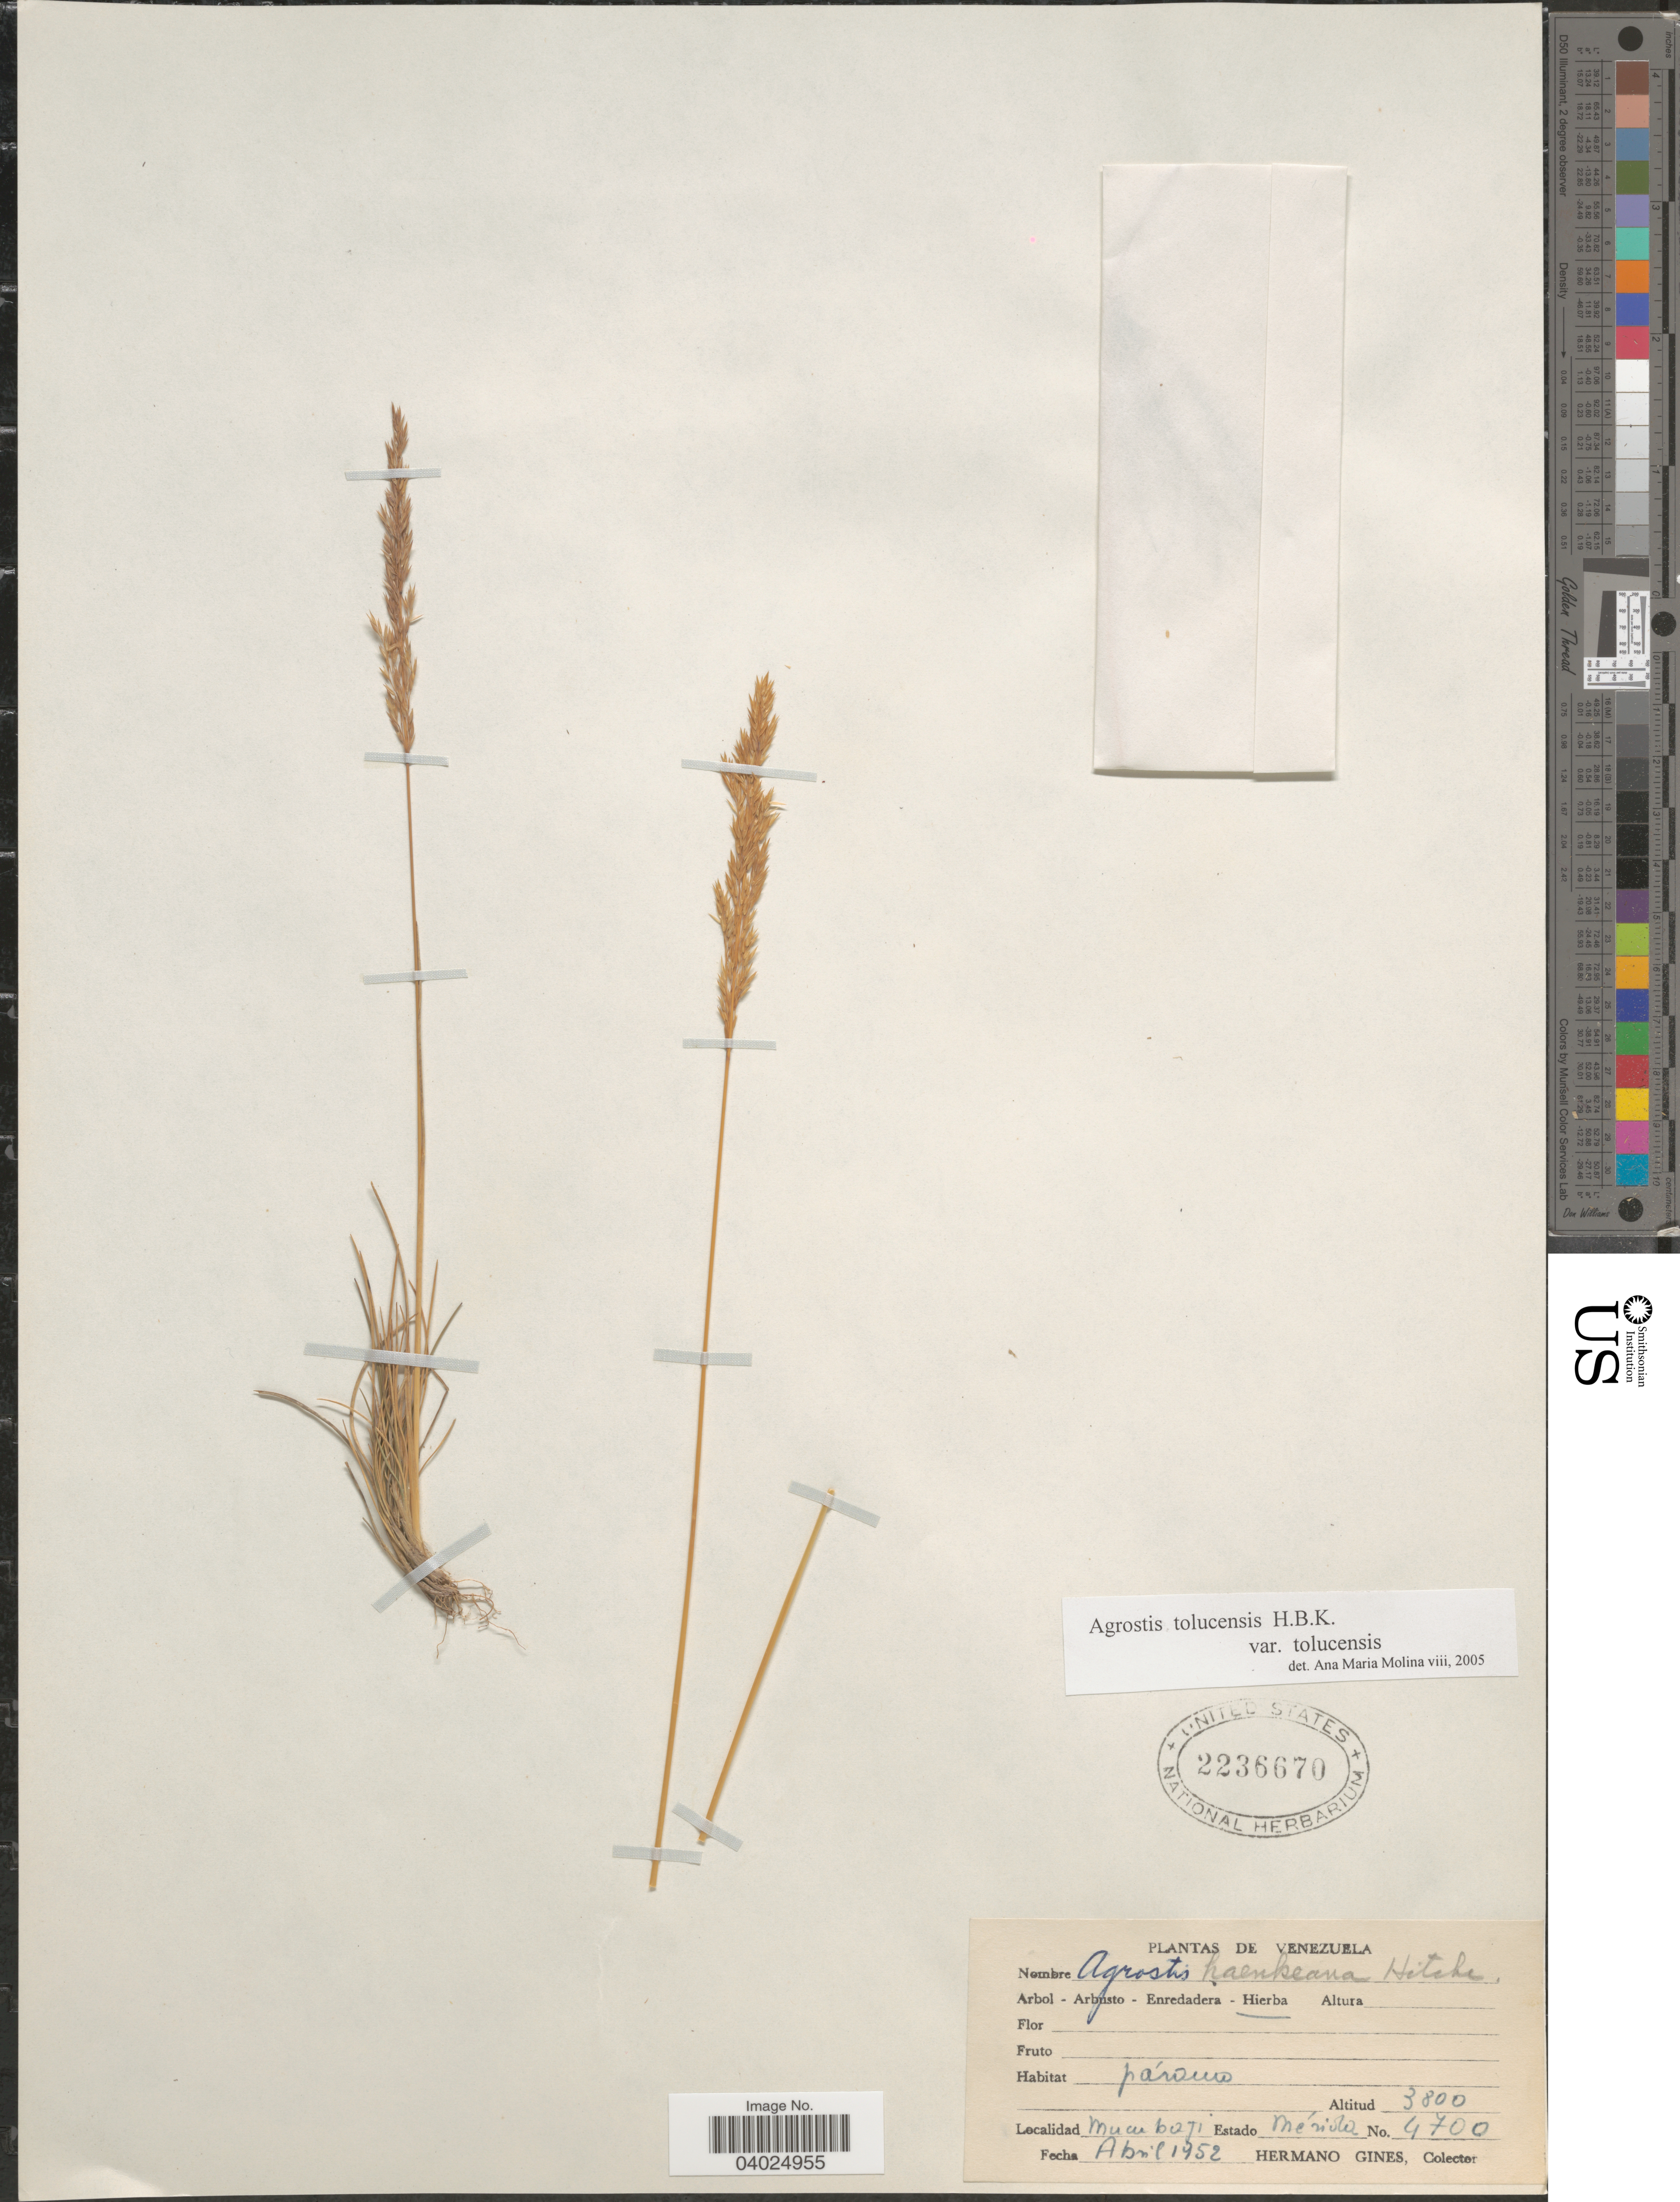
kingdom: Plantae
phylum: Tracheophyta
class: Liliopsida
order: Poales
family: Poaceae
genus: Agrostis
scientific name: Agrostis tolucensis Kunth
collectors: Bro. Gines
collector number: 4700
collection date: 1952-04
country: Venezuela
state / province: Merida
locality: Mucubaji.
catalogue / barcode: US 2236670